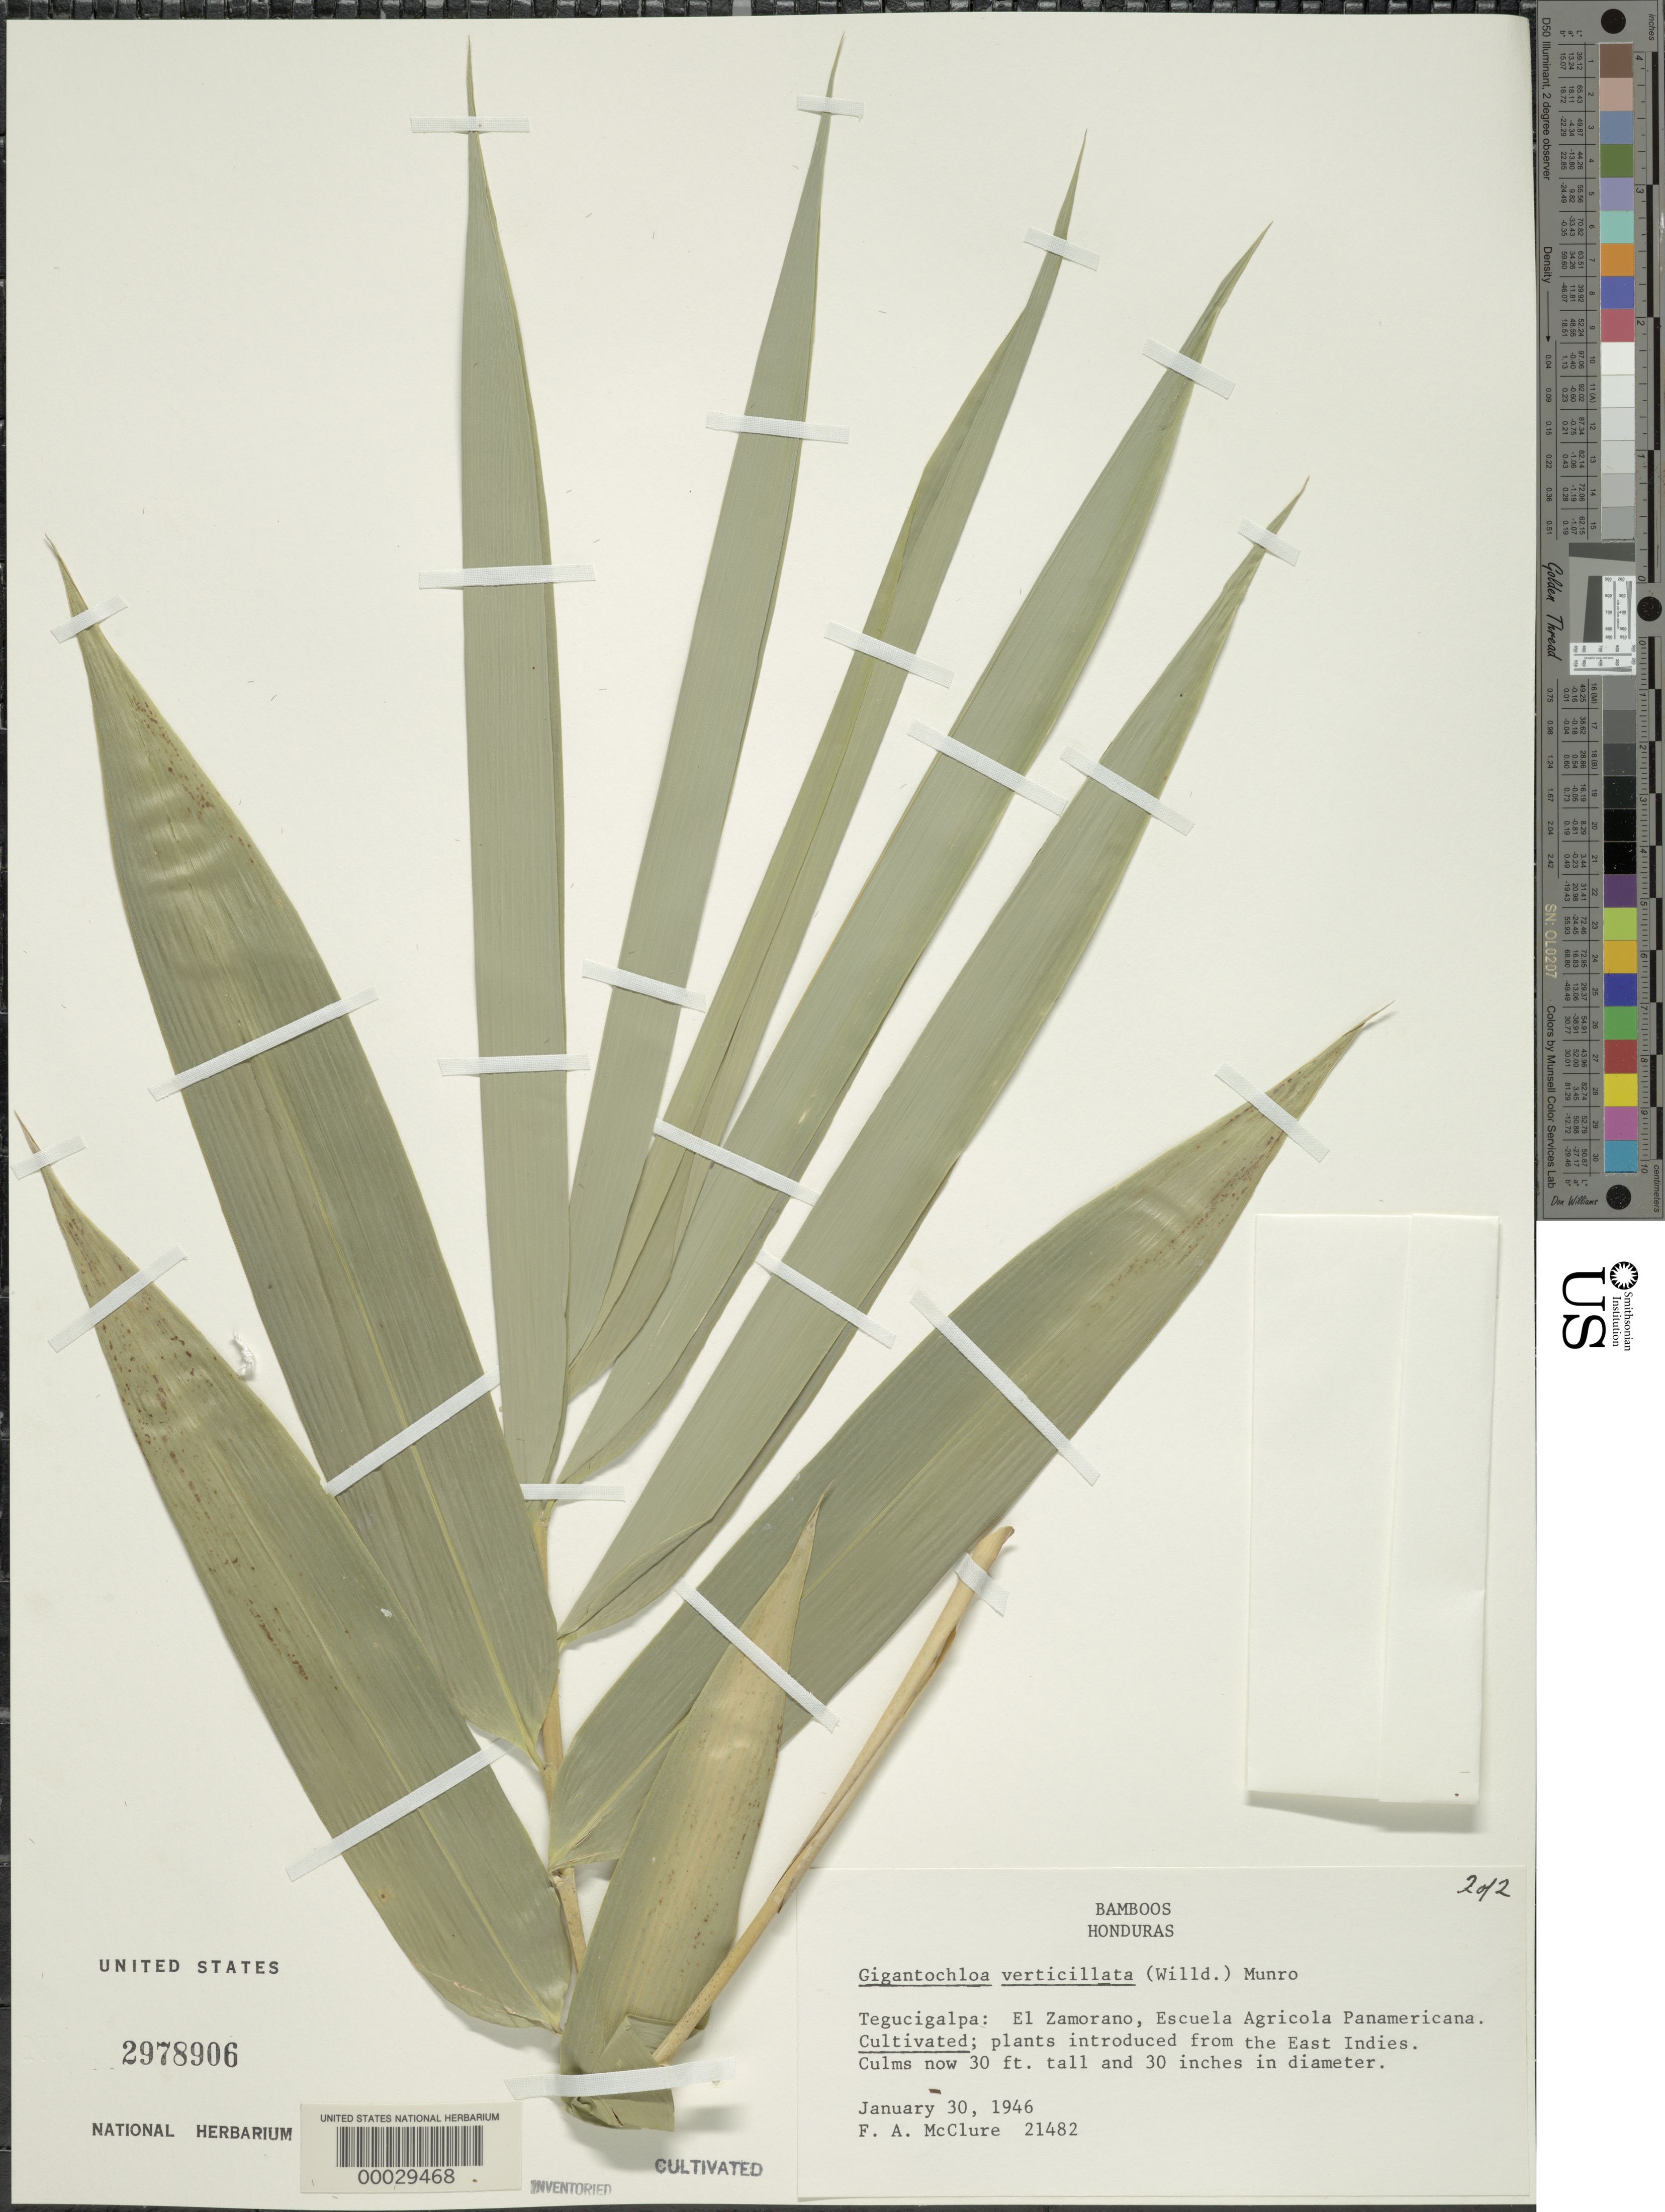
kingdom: Plantae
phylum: Tracheophyta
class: Liliopsida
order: Poales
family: Poaceae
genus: Gigantochloa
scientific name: Gigantochloa verticillata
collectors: F. A. McClure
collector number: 21482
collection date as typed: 30 Jan 1946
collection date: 1946-01-30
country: Honduras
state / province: Fco. Morazán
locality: El Zamorano; campus escuela agricola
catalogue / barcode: US 2978906